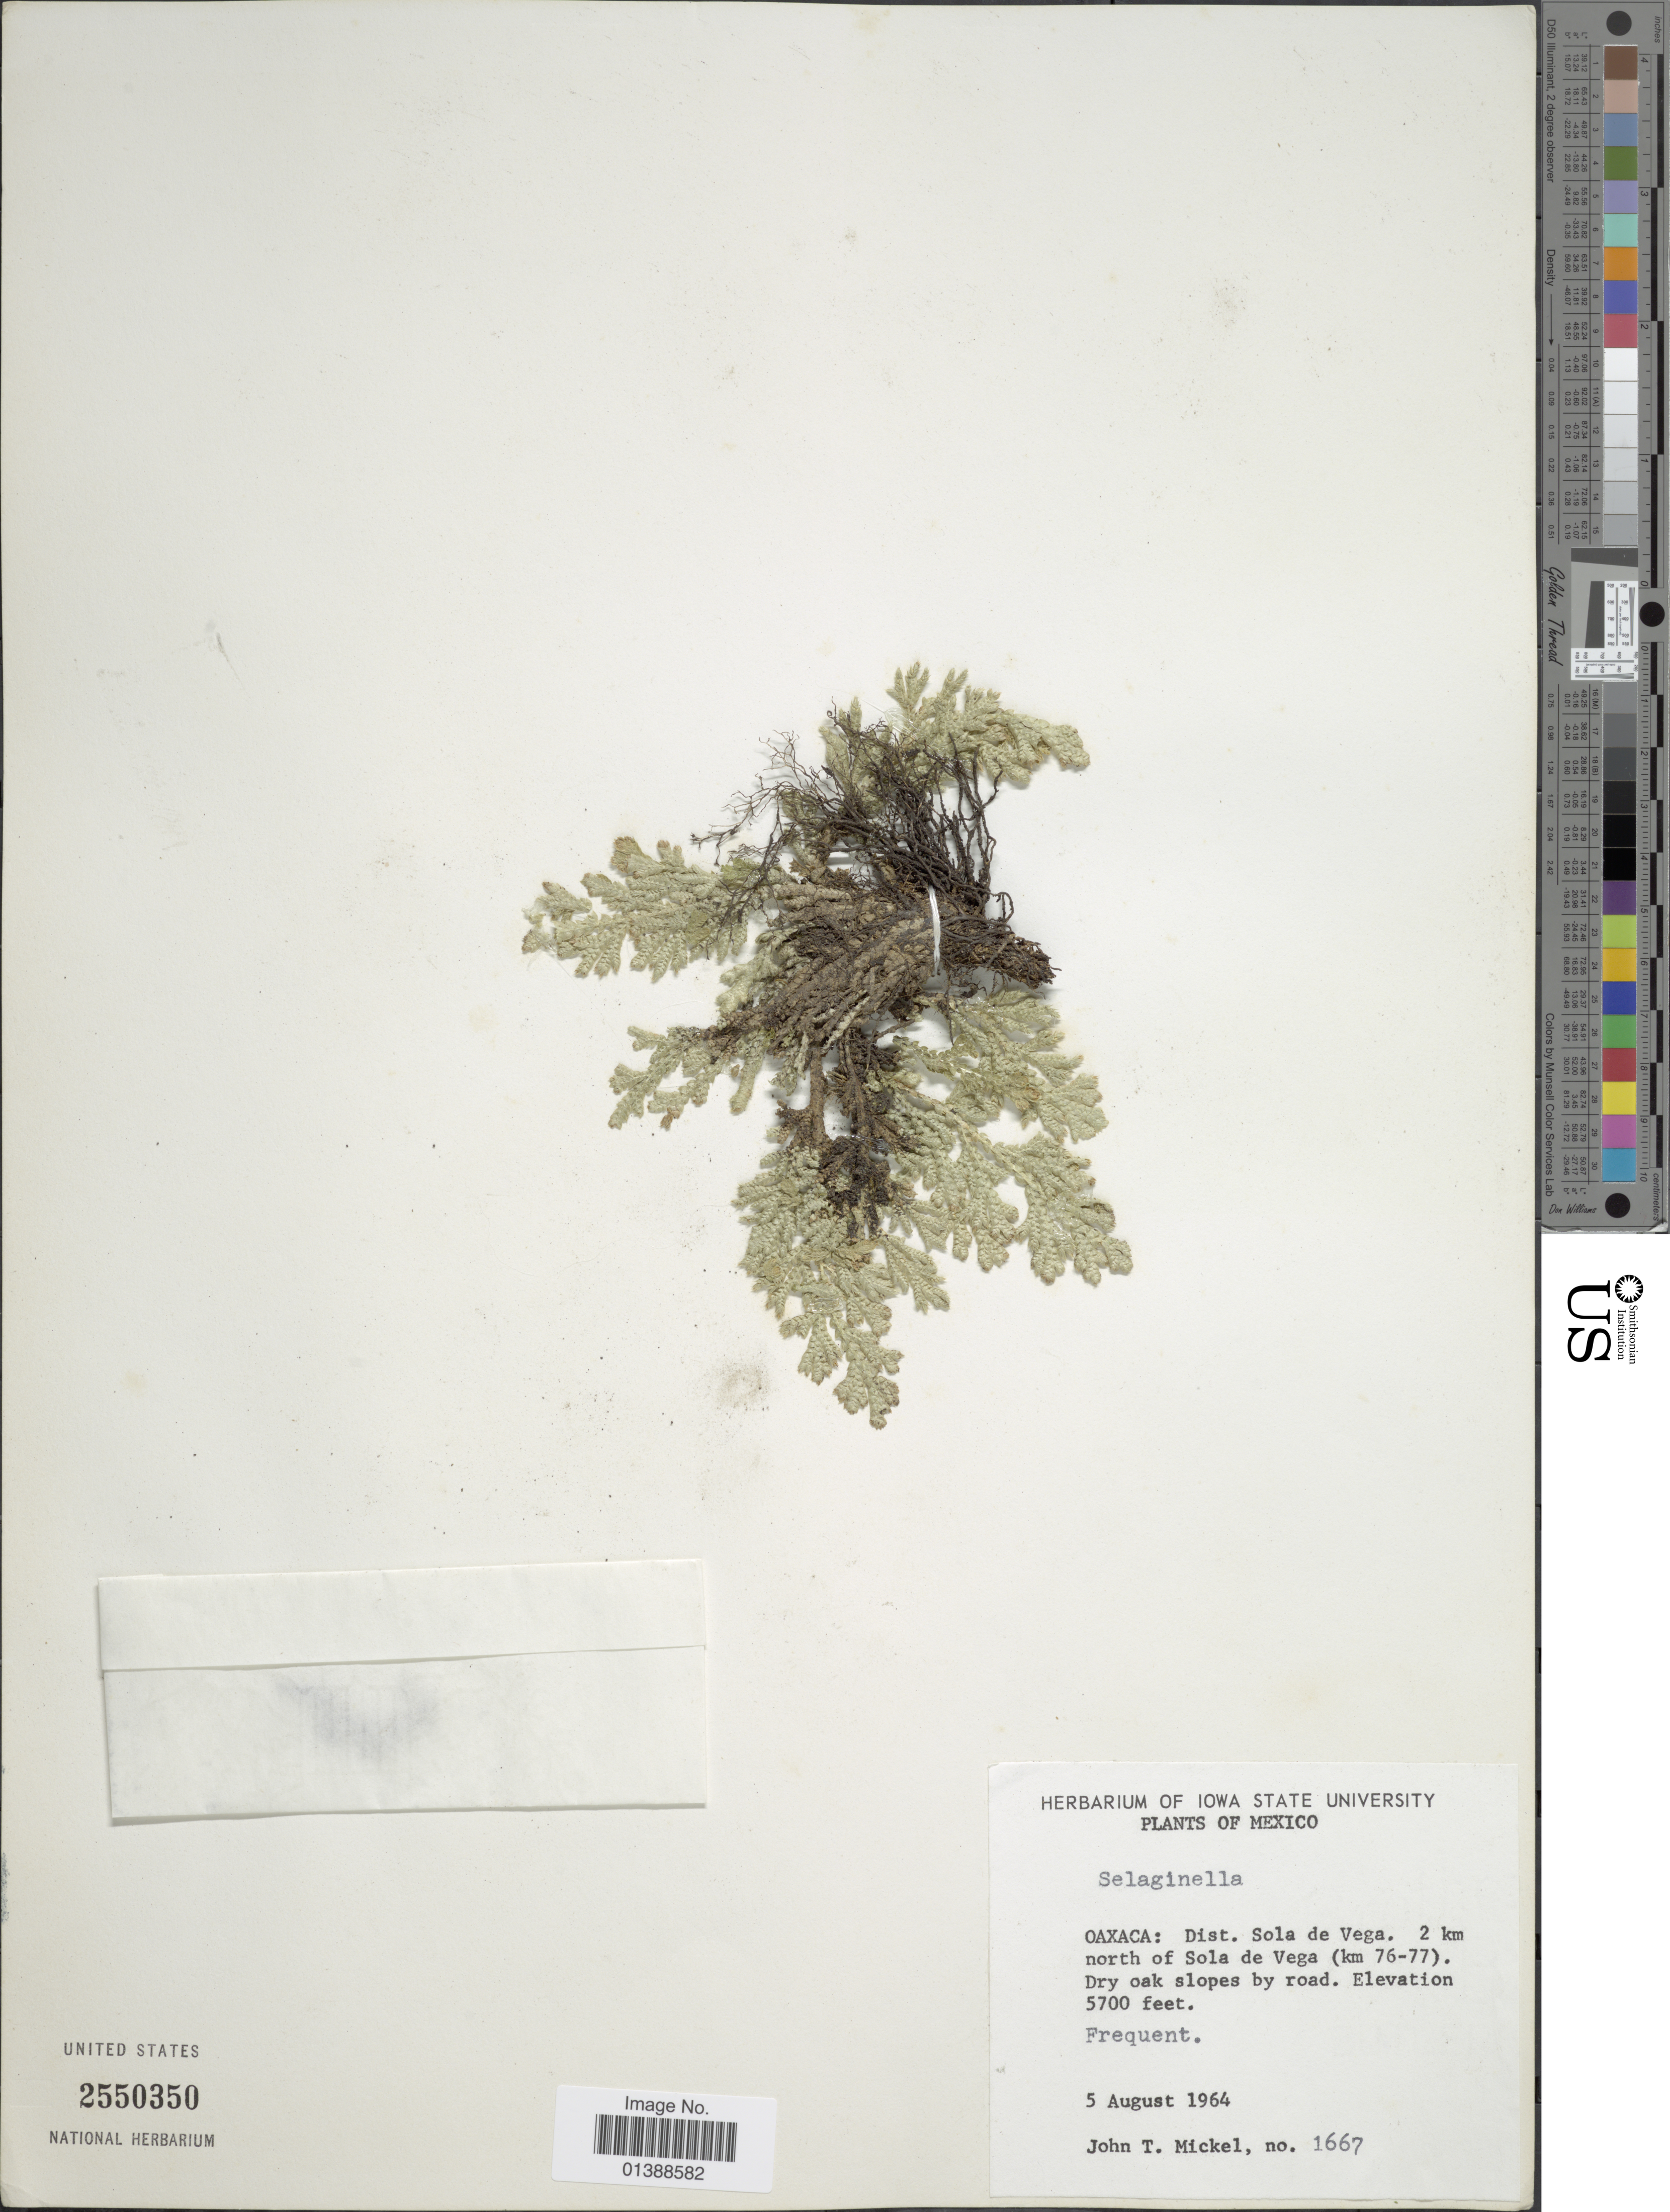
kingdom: Plantae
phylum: Tracheophyta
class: Lycopodiopsida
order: Selaginellales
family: Selaginellaceae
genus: Selaginella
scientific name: Selaginella pallescens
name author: (C. Presl) Spring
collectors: J. T. Mickel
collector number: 1667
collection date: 1964-08-05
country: Mexico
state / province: Oaxaca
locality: Dist Sola de Vega, 2 km north of Sola de Vega (km76-77)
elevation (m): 1737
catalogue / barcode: US 2550350